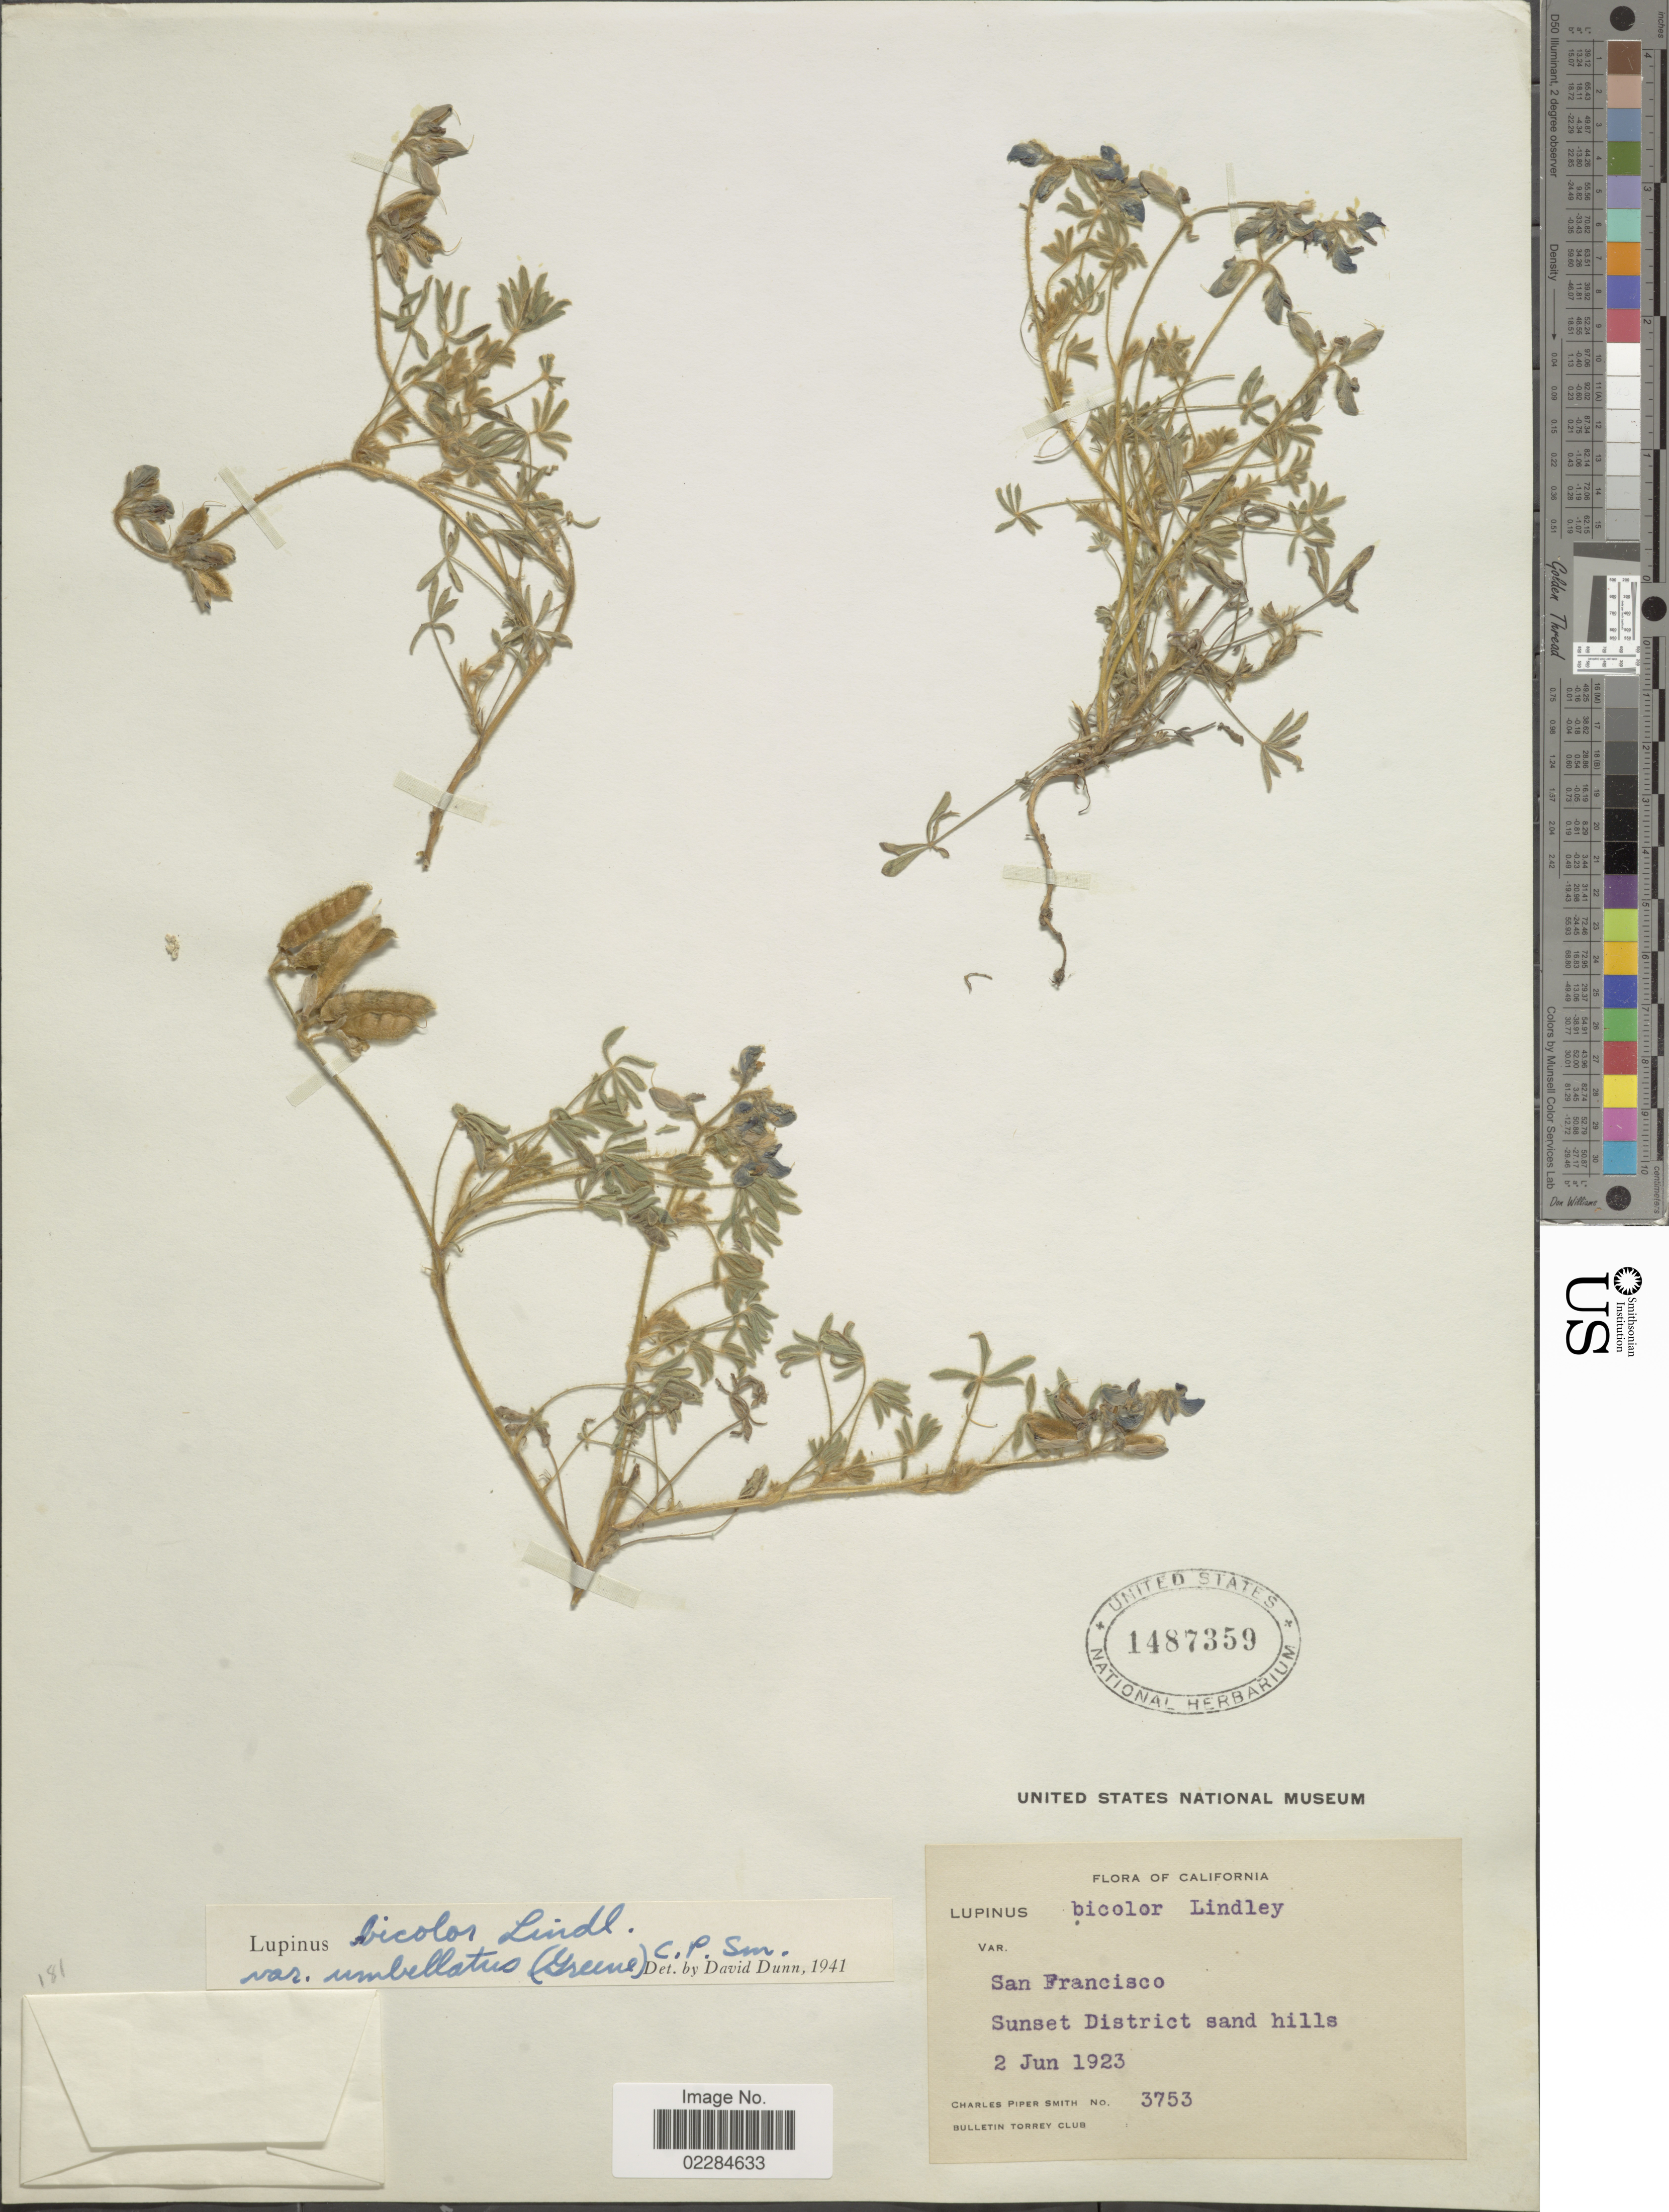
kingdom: Plantae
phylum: Tracheophyta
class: Magnoliopsida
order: Fabales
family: Fabaceae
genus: Lupinus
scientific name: Lupinus bicolor var. umbellatus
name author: (Greene) C.P. Sm.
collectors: C. P. Smith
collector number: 3753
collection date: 1923-06-02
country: United States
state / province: California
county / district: San Francisco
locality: San Francisco. Sunset District sand hills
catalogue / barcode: US 1487359